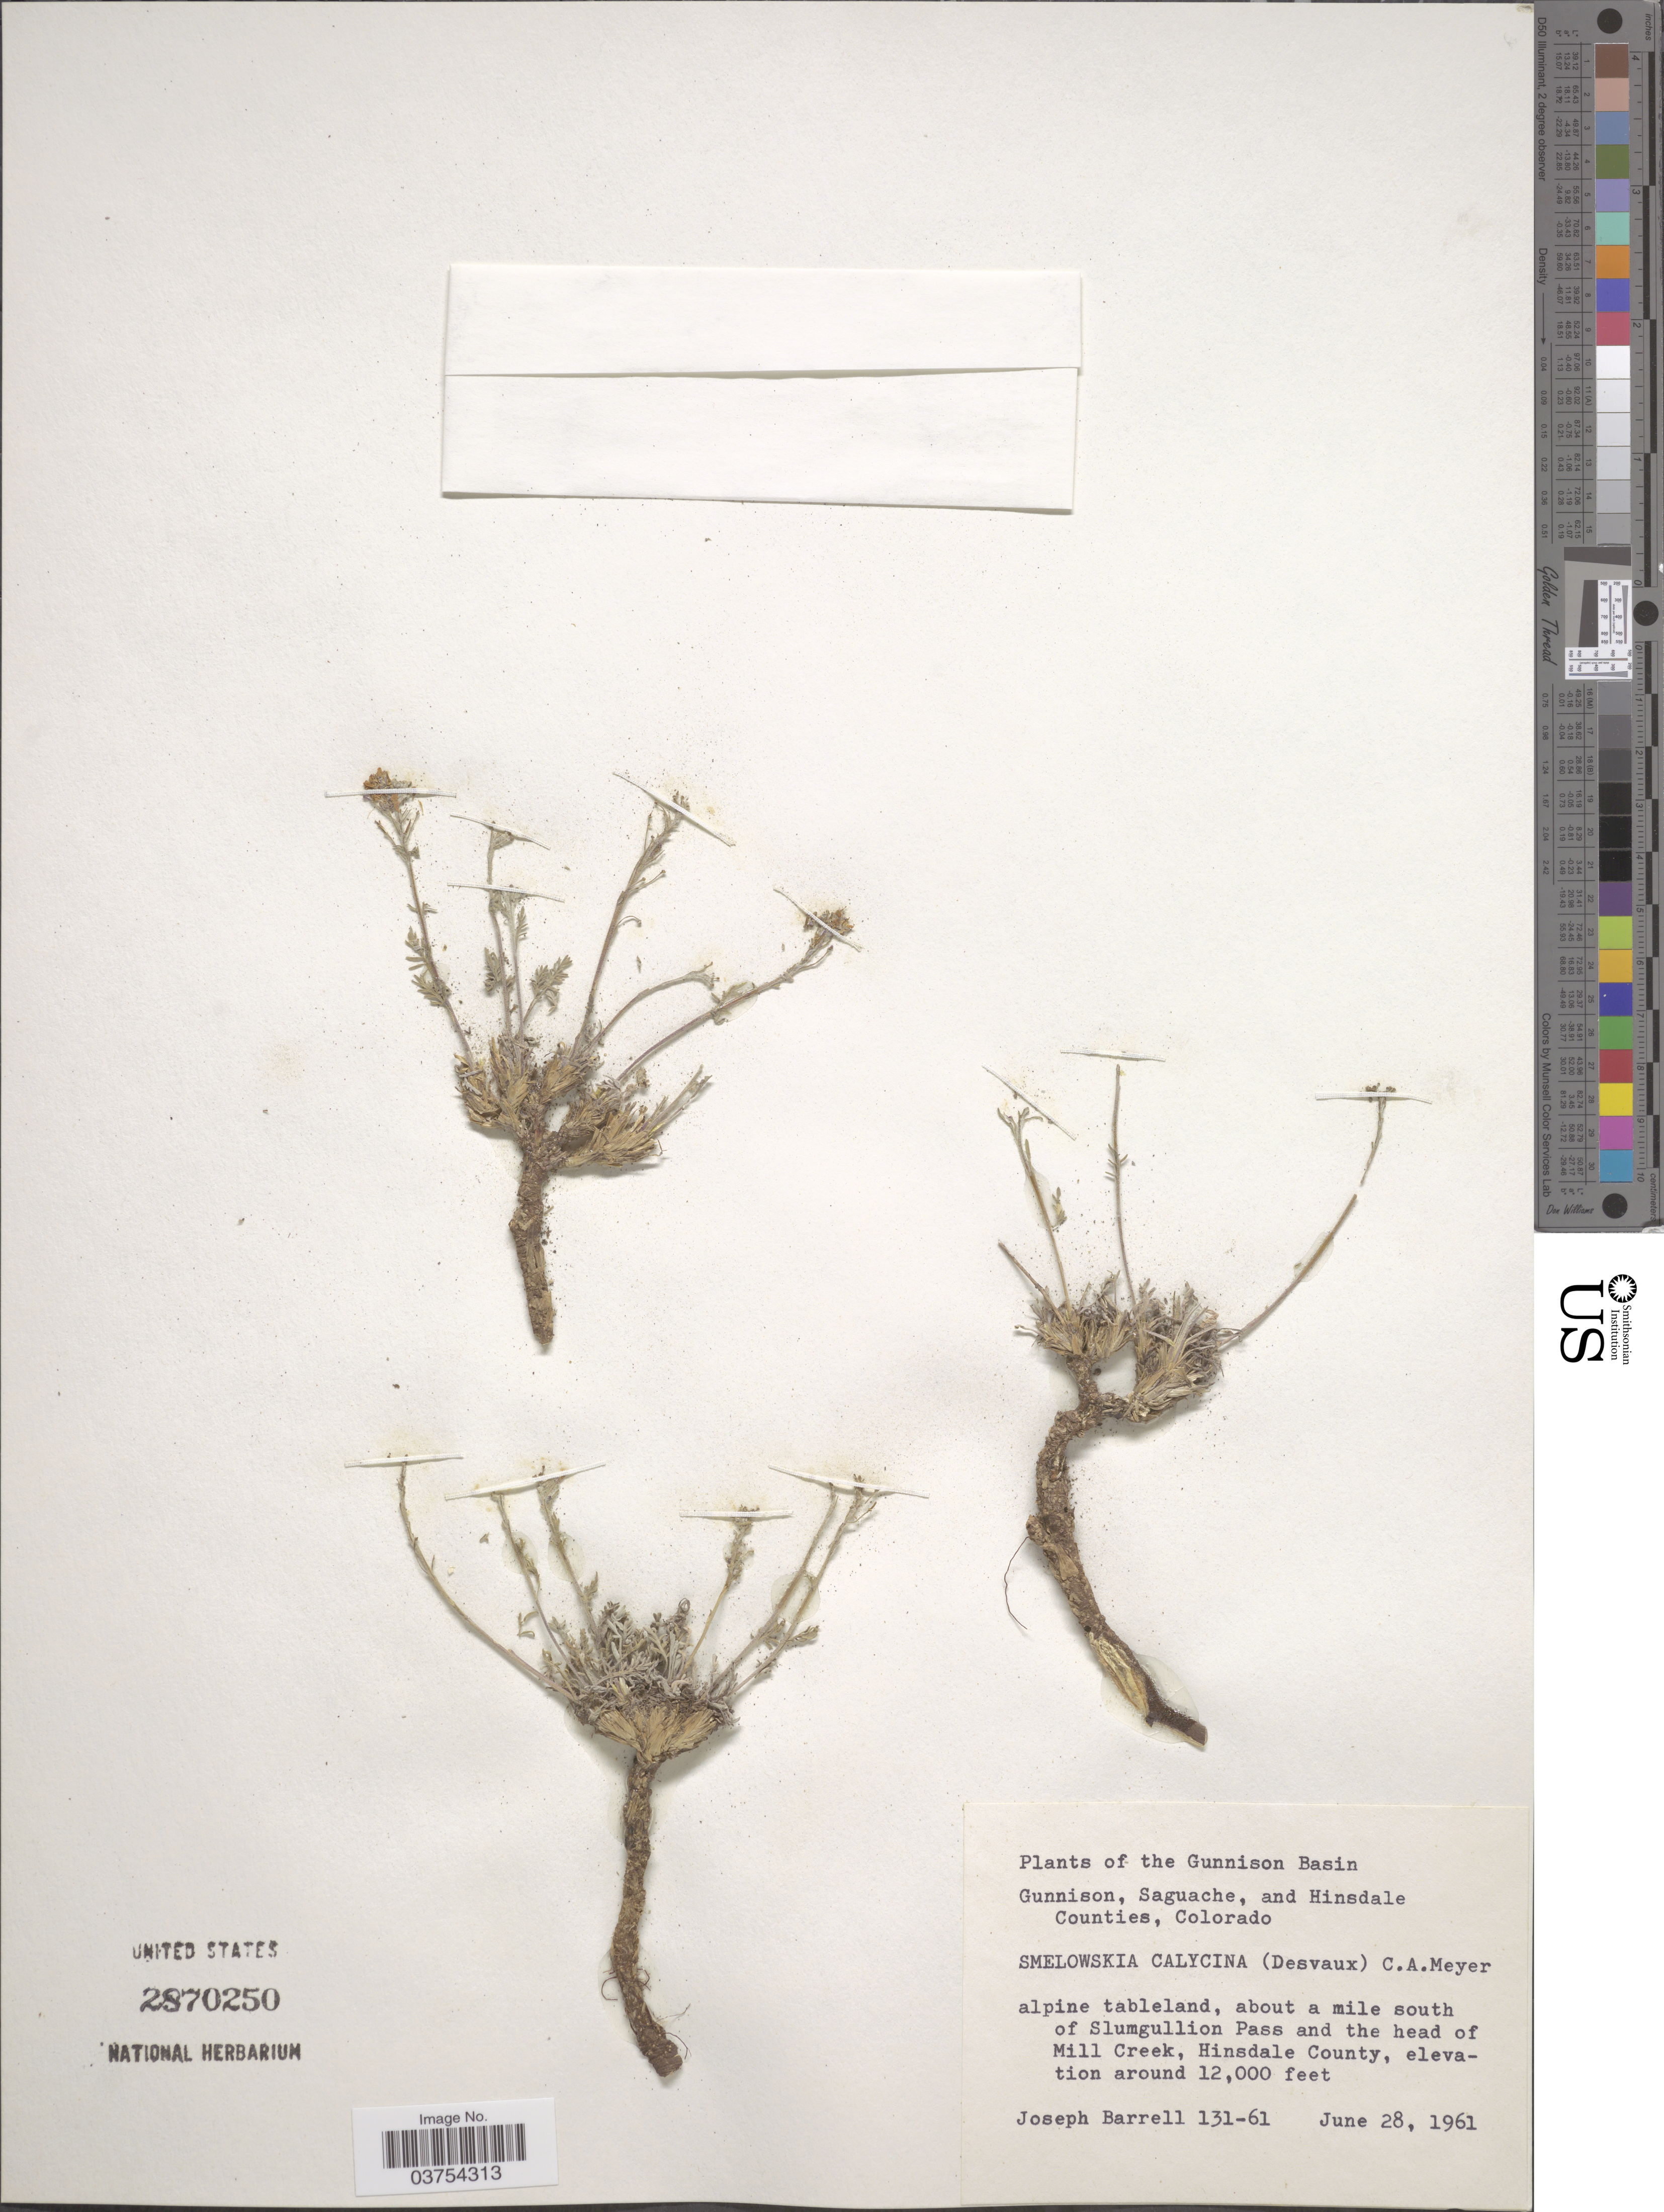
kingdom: Plantae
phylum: Tracheophyta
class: Magnoliopsida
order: Brassicales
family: Brassicaceae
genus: Smelowskia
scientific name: Smelowskia calycina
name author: (Stephan) C.A. Mey.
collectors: J. Barrell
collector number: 131-61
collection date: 1961-06-28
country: United States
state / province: Colorado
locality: The Gunnison Basin. About a mile south of Slumgullion Pass and the head of Mill Creek, Hinsdale County.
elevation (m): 3658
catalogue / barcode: US 2870250